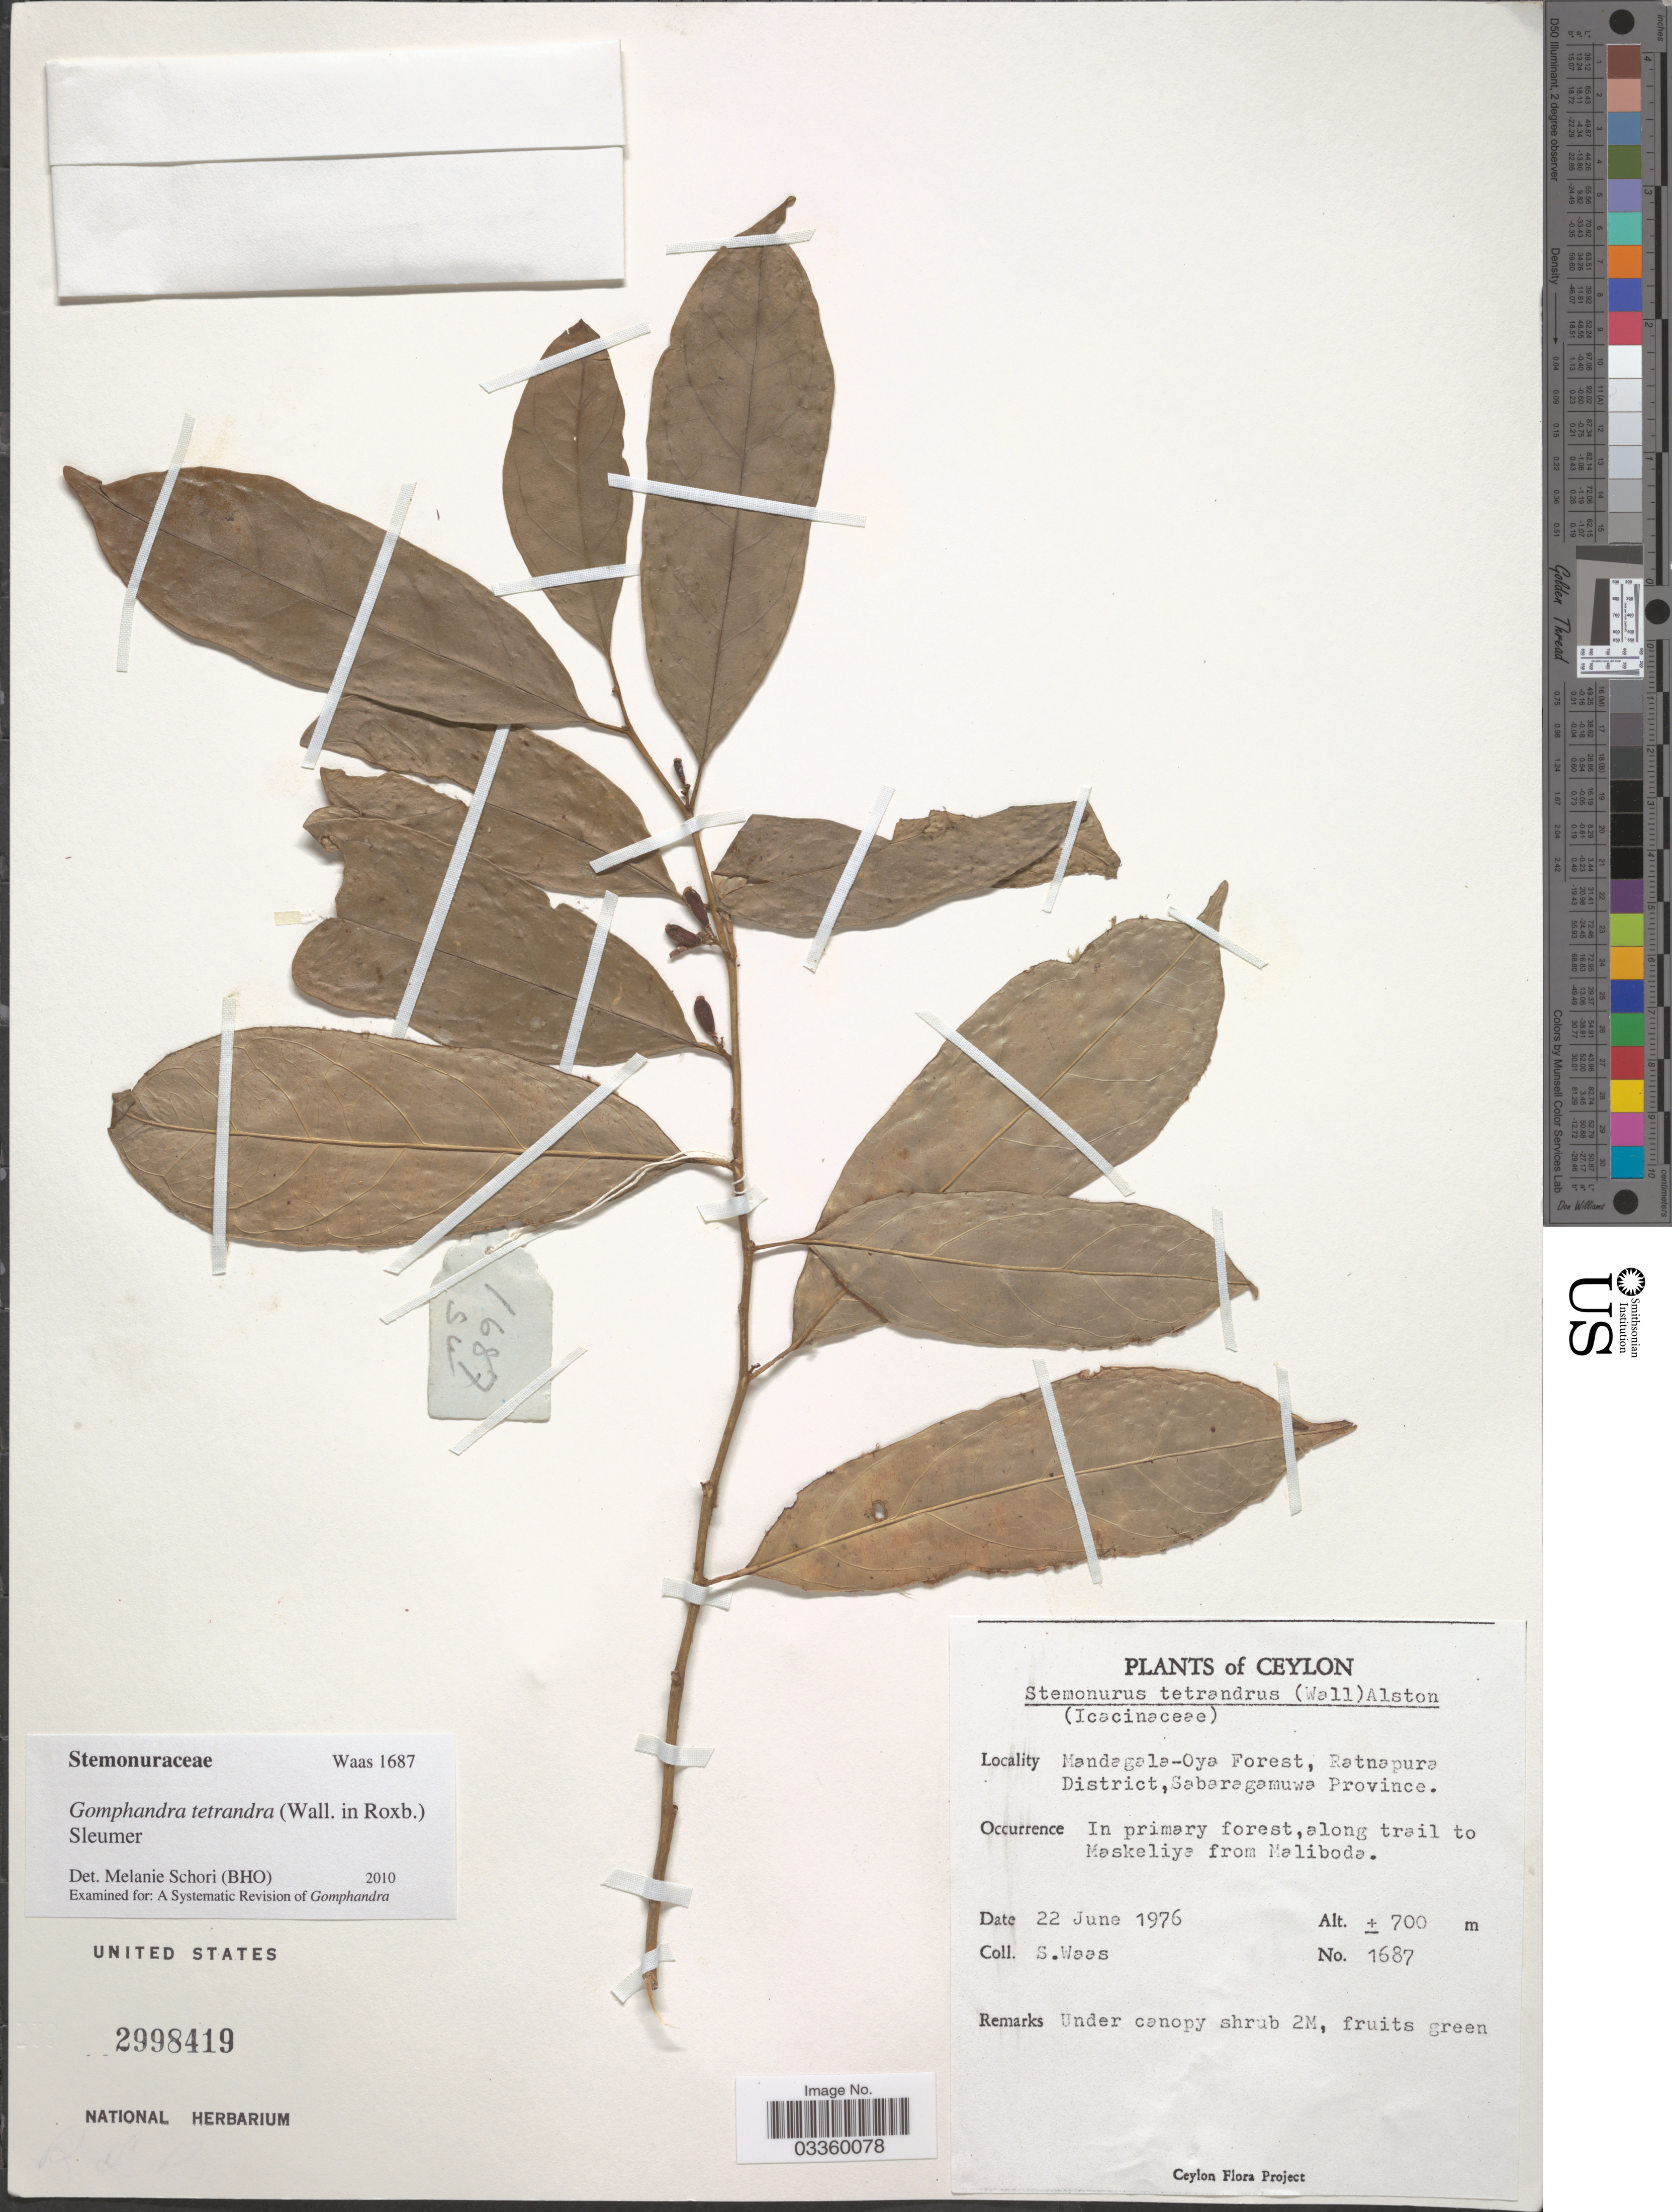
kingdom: Plantae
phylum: Tracheophyta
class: Magnoliopsida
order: Cardiopteridales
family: Stemonuraceae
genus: Gomphandra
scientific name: Gomphandra tetrandra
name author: (Wall.) Sleumer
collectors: S. Waas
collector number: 1687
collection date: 1976-06-22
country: Sri Lanka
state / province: Sabaragamuwa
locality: Ceylon. Mandagala-Oya Forest, Ratnapura District. Along trail to Maskeliya from Maliboda.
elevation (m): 700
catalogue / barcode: US 2998419